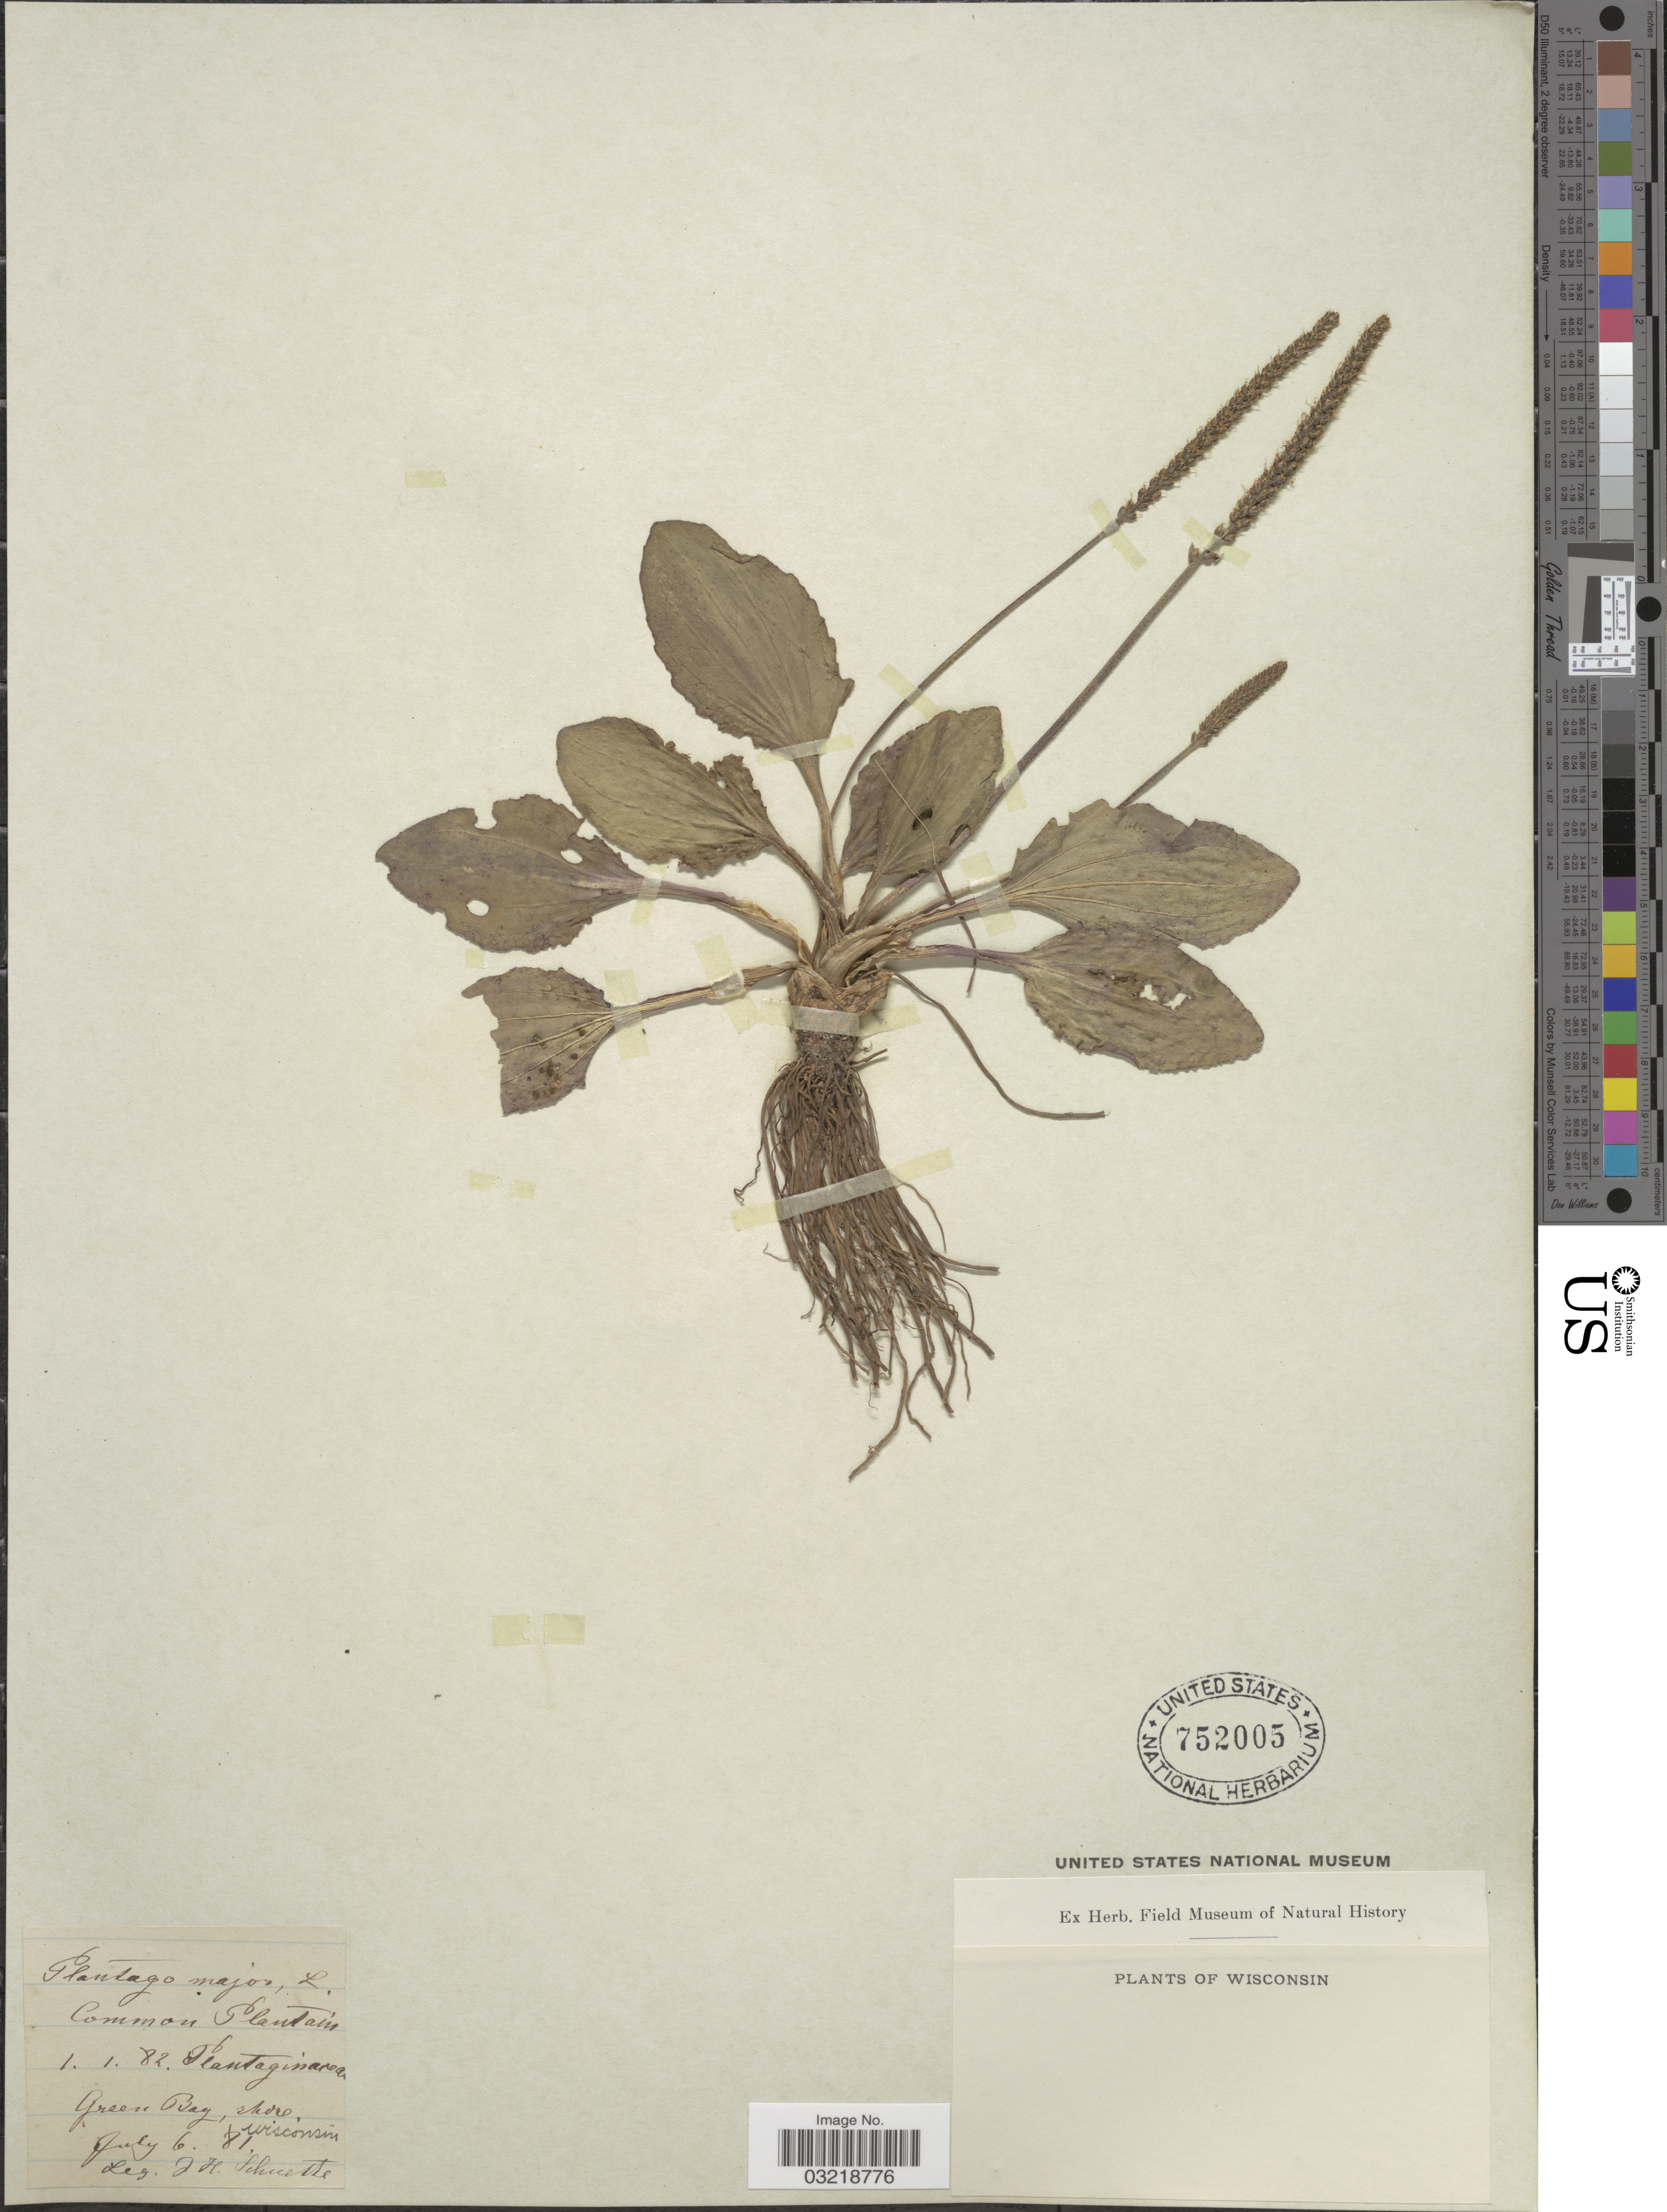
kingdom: Plantae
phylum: Tracheophyta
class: Magnoliopsida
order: Lamiales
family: Plantaginaceae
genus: Plantago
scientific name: Plantago major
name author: L.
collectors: J. H. Schuette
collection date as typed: Transcribed d/m/y: 6/7/81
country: United States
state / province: Wisconsin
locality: Green Bay, shore.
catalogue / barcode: US 752005